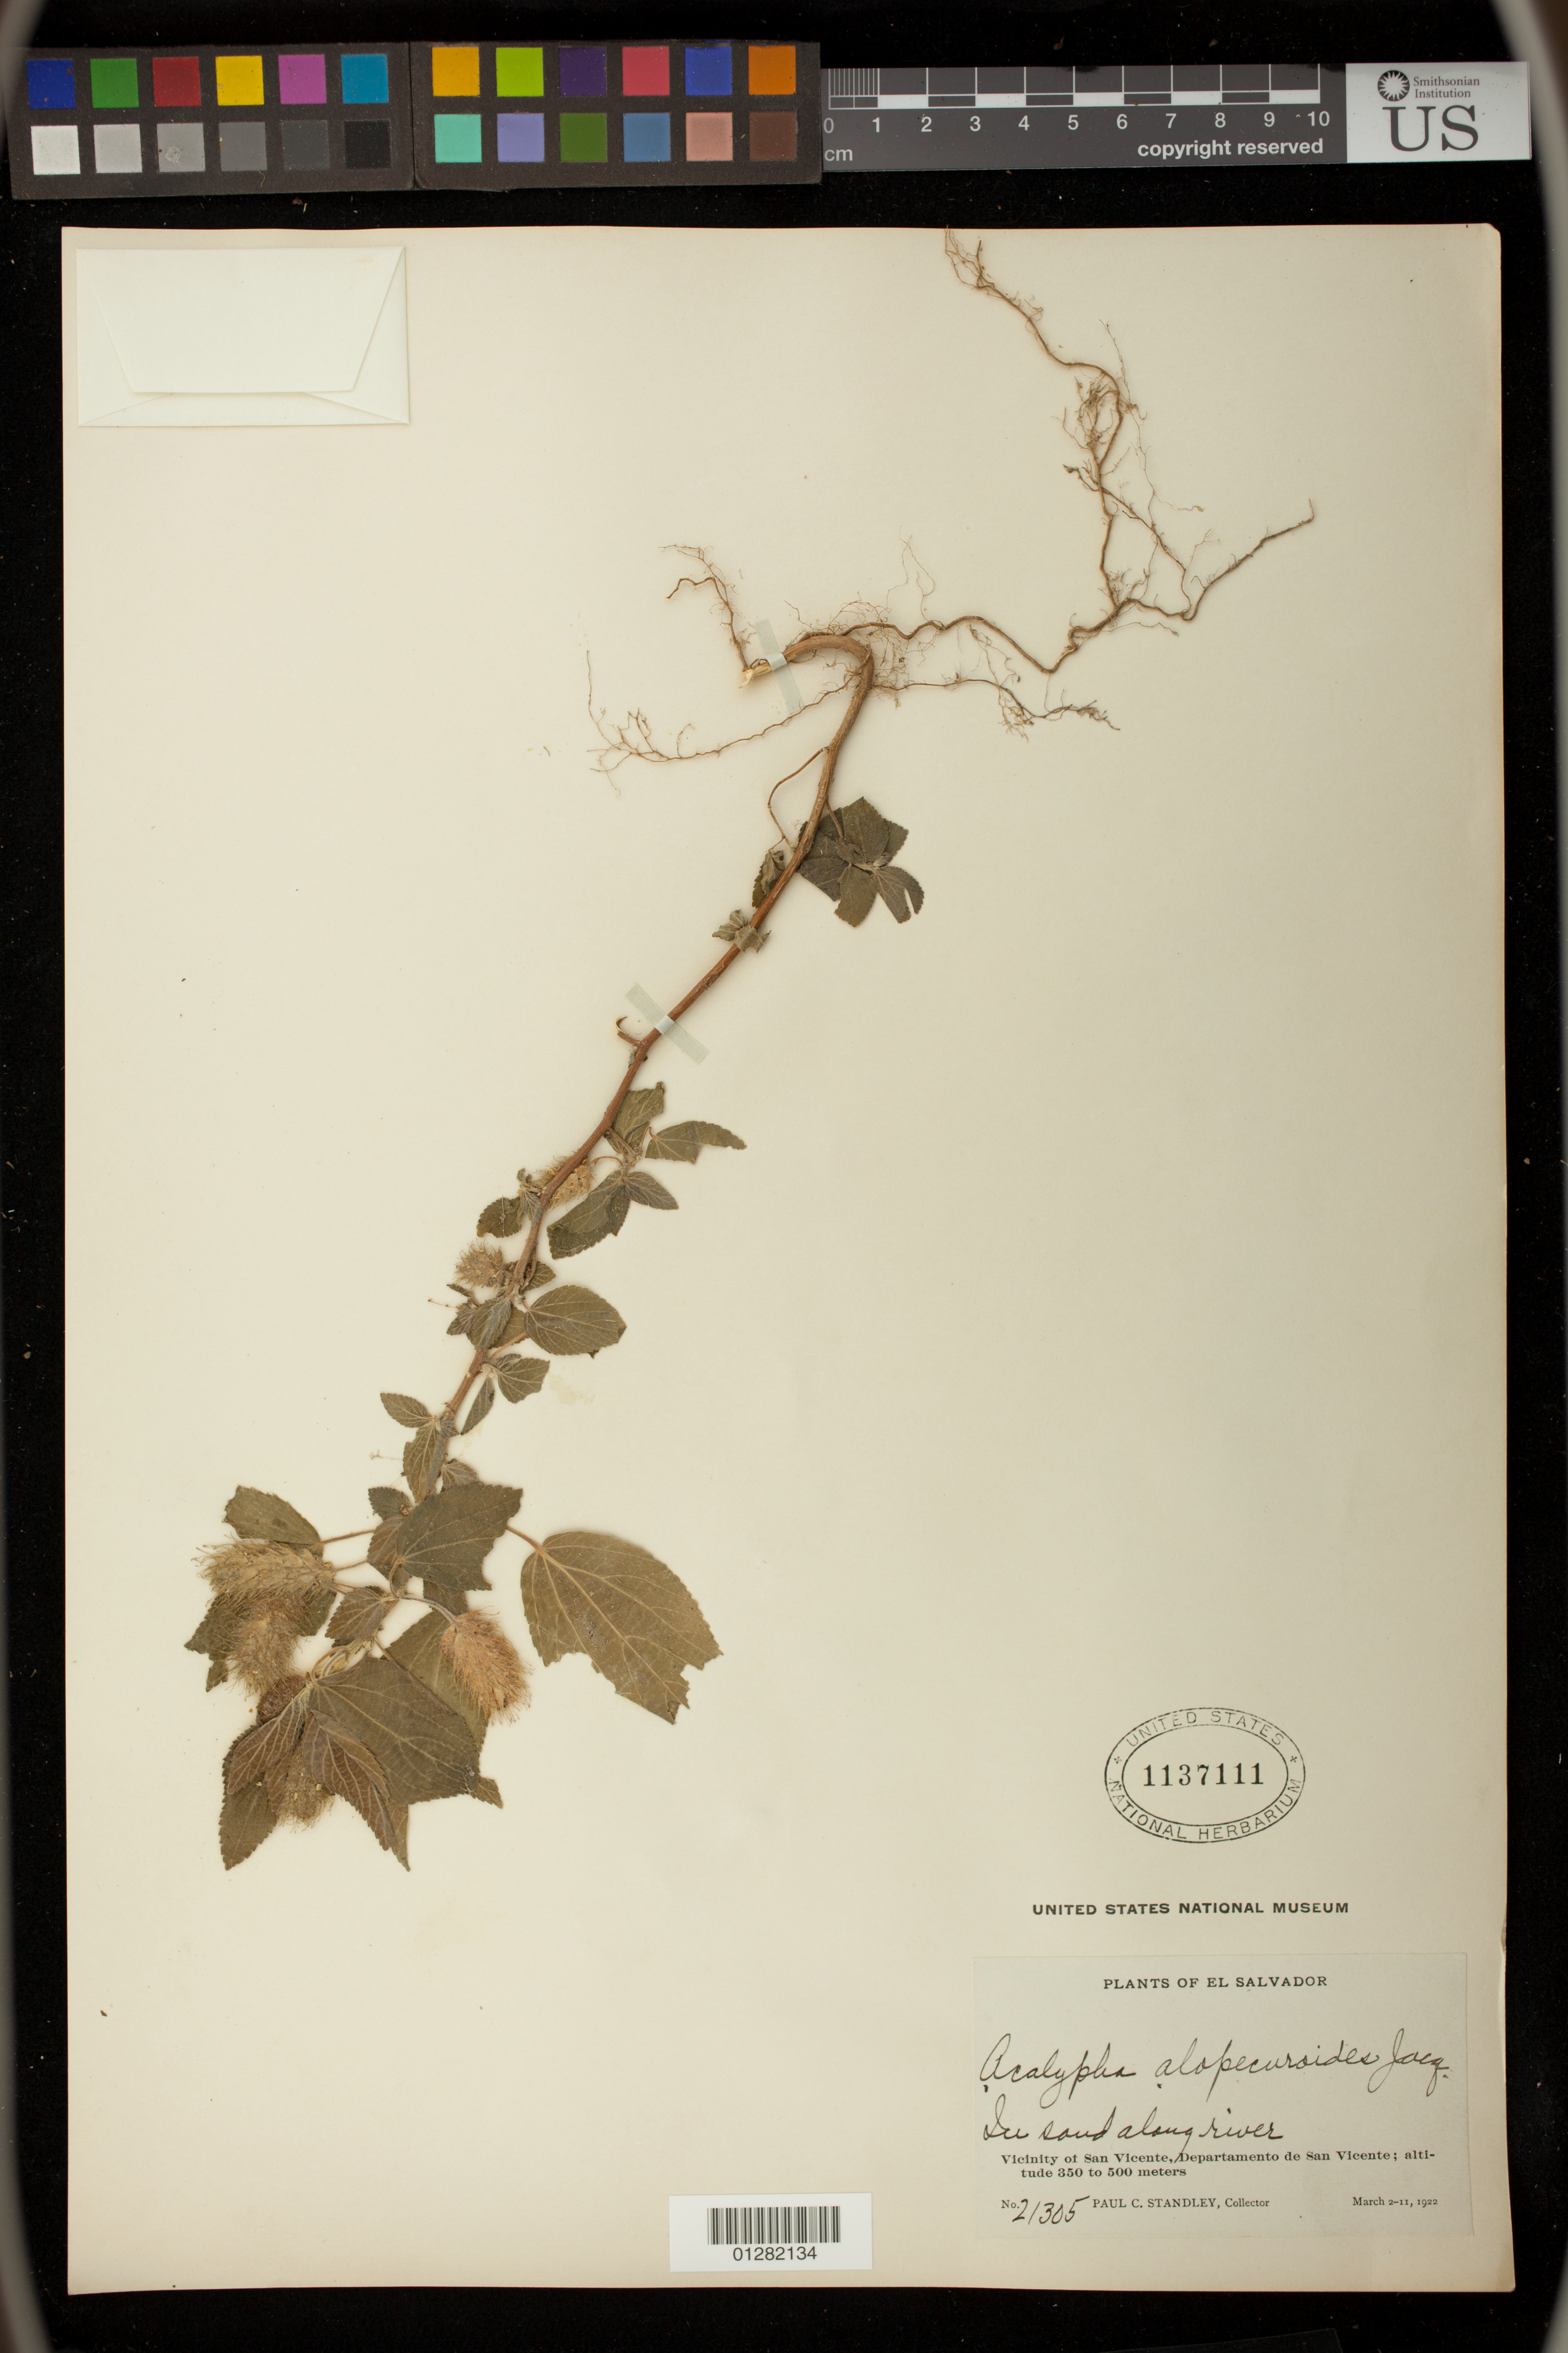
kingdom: Plantae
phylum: Tracheophyta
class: Magnoliopsida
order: Malpighiales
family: Euphorbiaceae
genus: Acalypha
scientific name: Acalypha arvensis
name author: Poepp.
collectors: P. C. Standley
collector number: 21305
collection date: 1922-03-02/1922-03-11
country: El Salvador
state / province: San Vincente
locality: Vicinity of San Vicente, Departamento de San Vicente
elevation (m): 350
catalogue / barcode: US 1137111